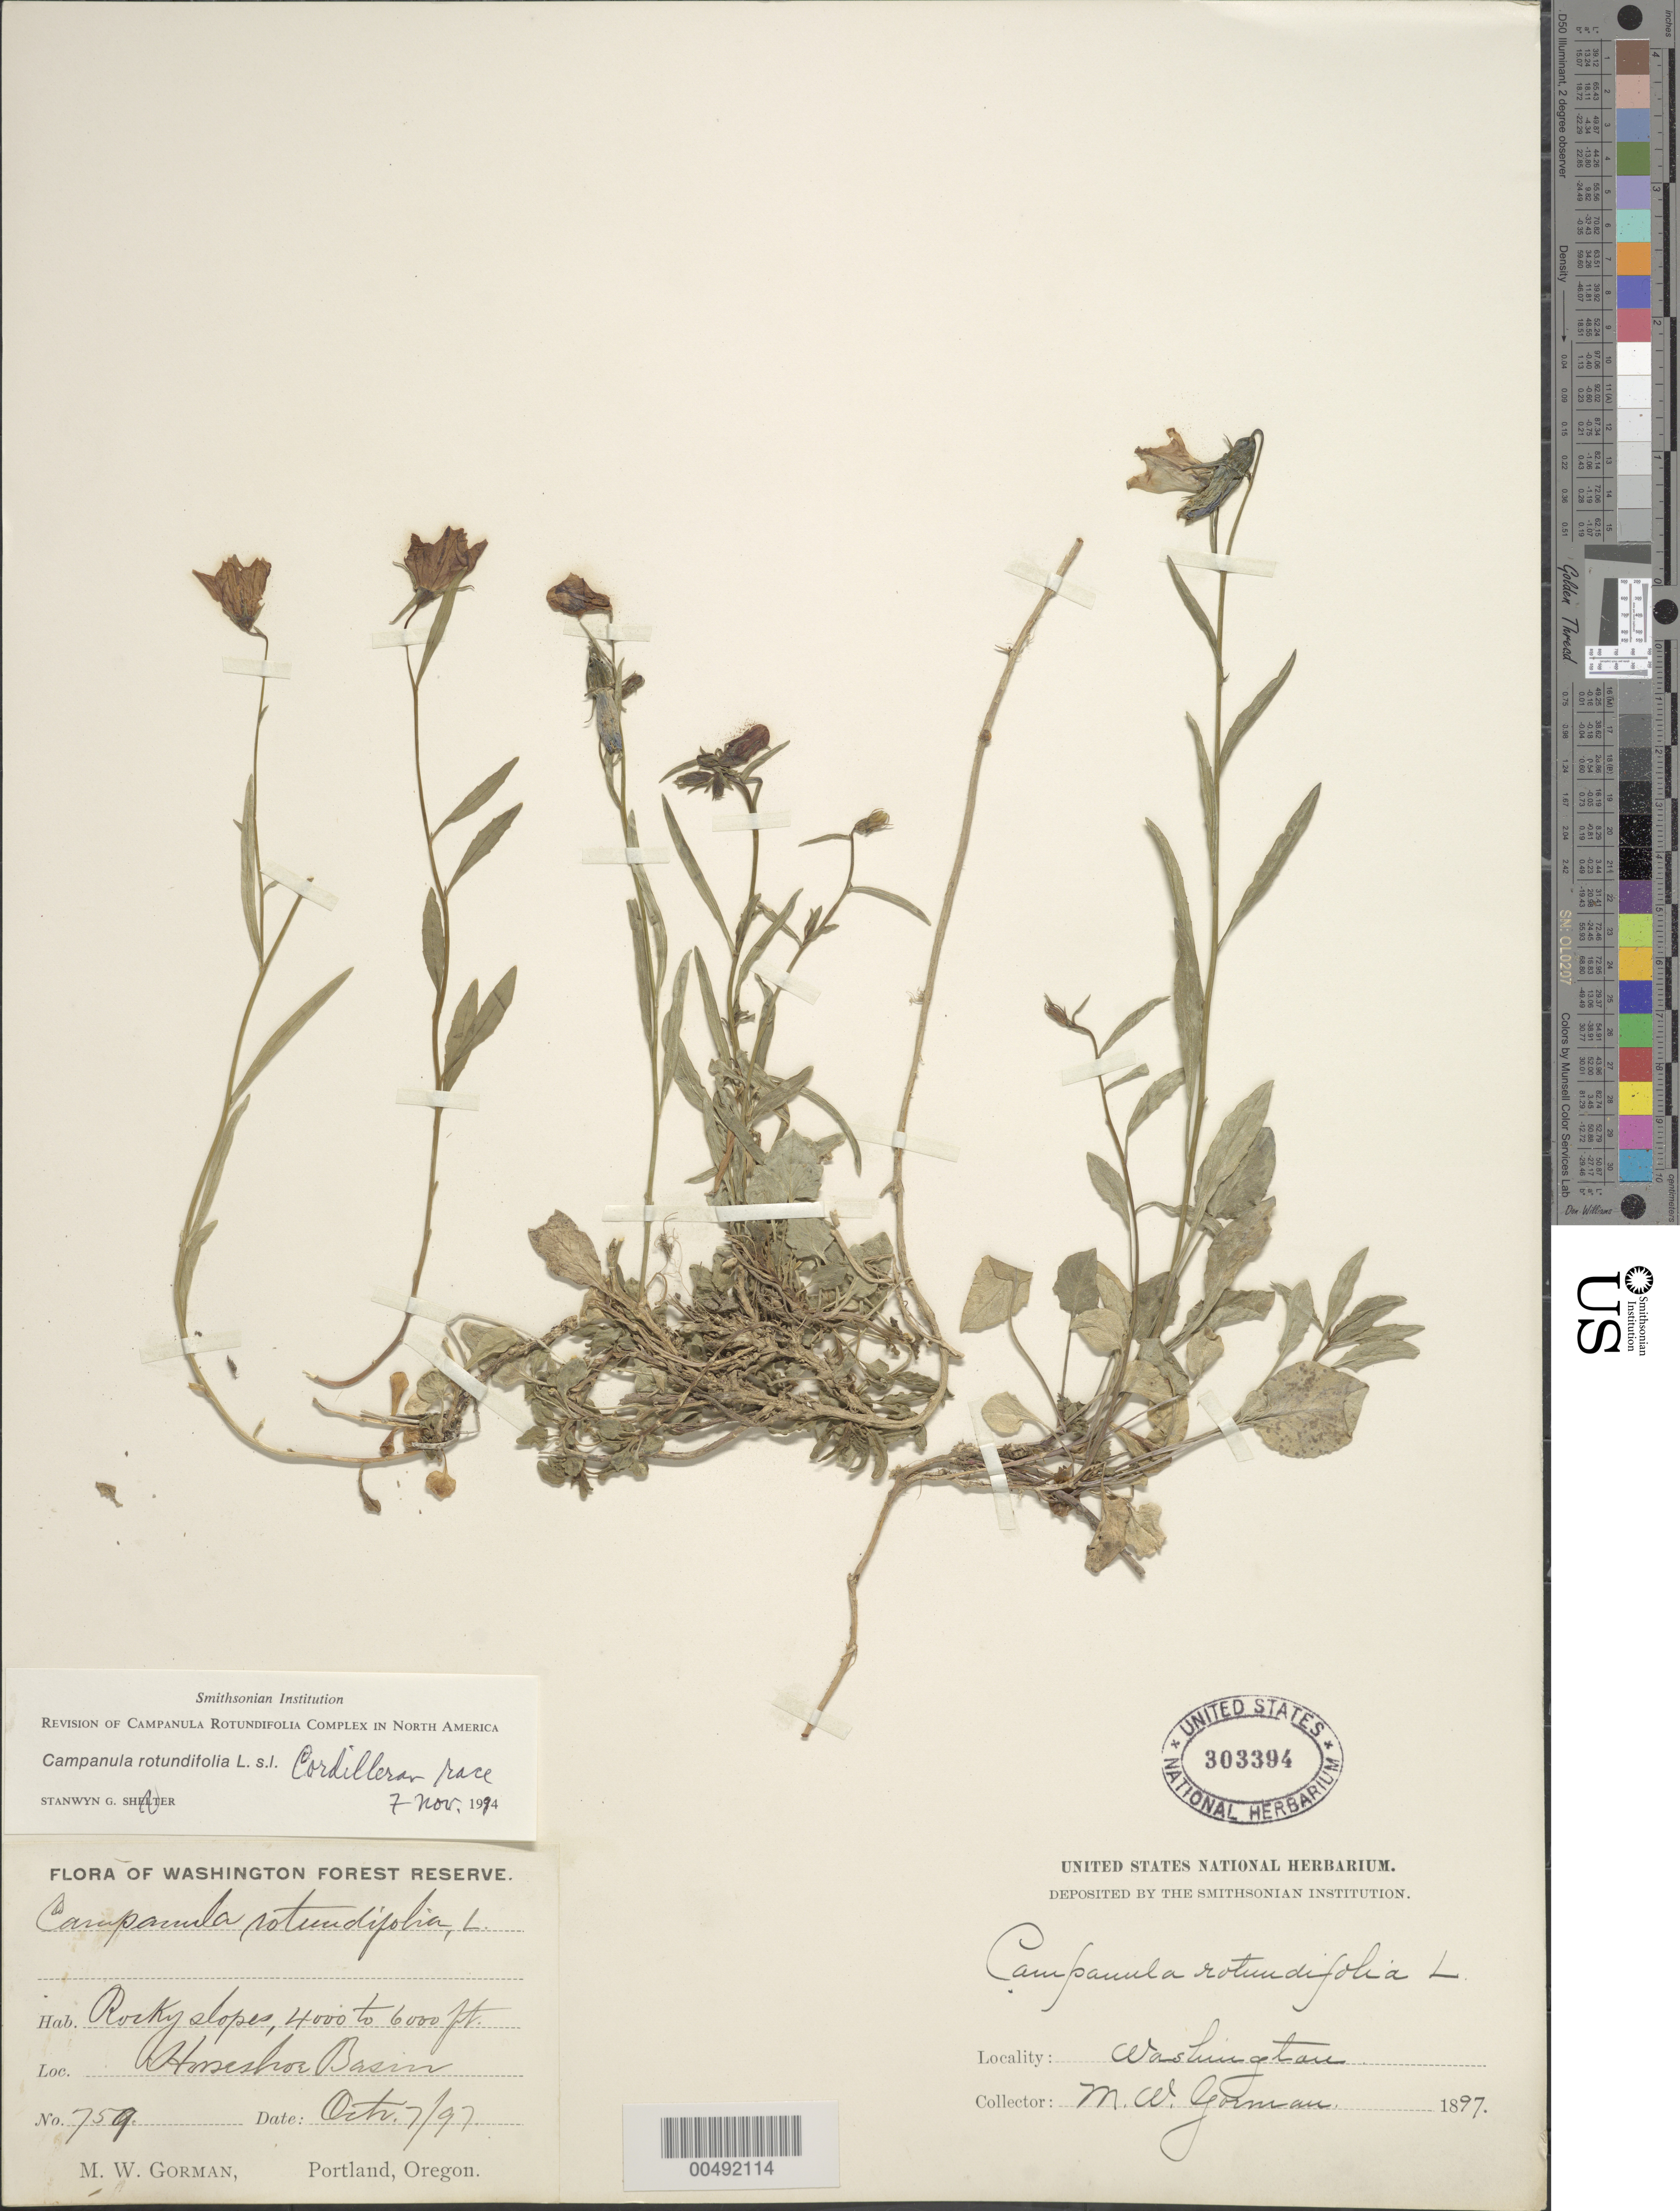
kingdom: Plantae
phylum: Tracheophyta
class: Magnoliopsida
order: Asterales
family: Campanulaceae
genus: Campanula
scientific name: Campanula rotundifolia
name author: L.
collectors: M. W. Gorman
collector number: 759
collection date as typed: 07 Oct 1897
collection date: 1897-10-07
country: United States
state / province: Washington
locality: Washington Forest Reserve, Horseshoe Basin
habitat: rocky slopes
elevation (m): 1219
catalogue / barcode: US 303394